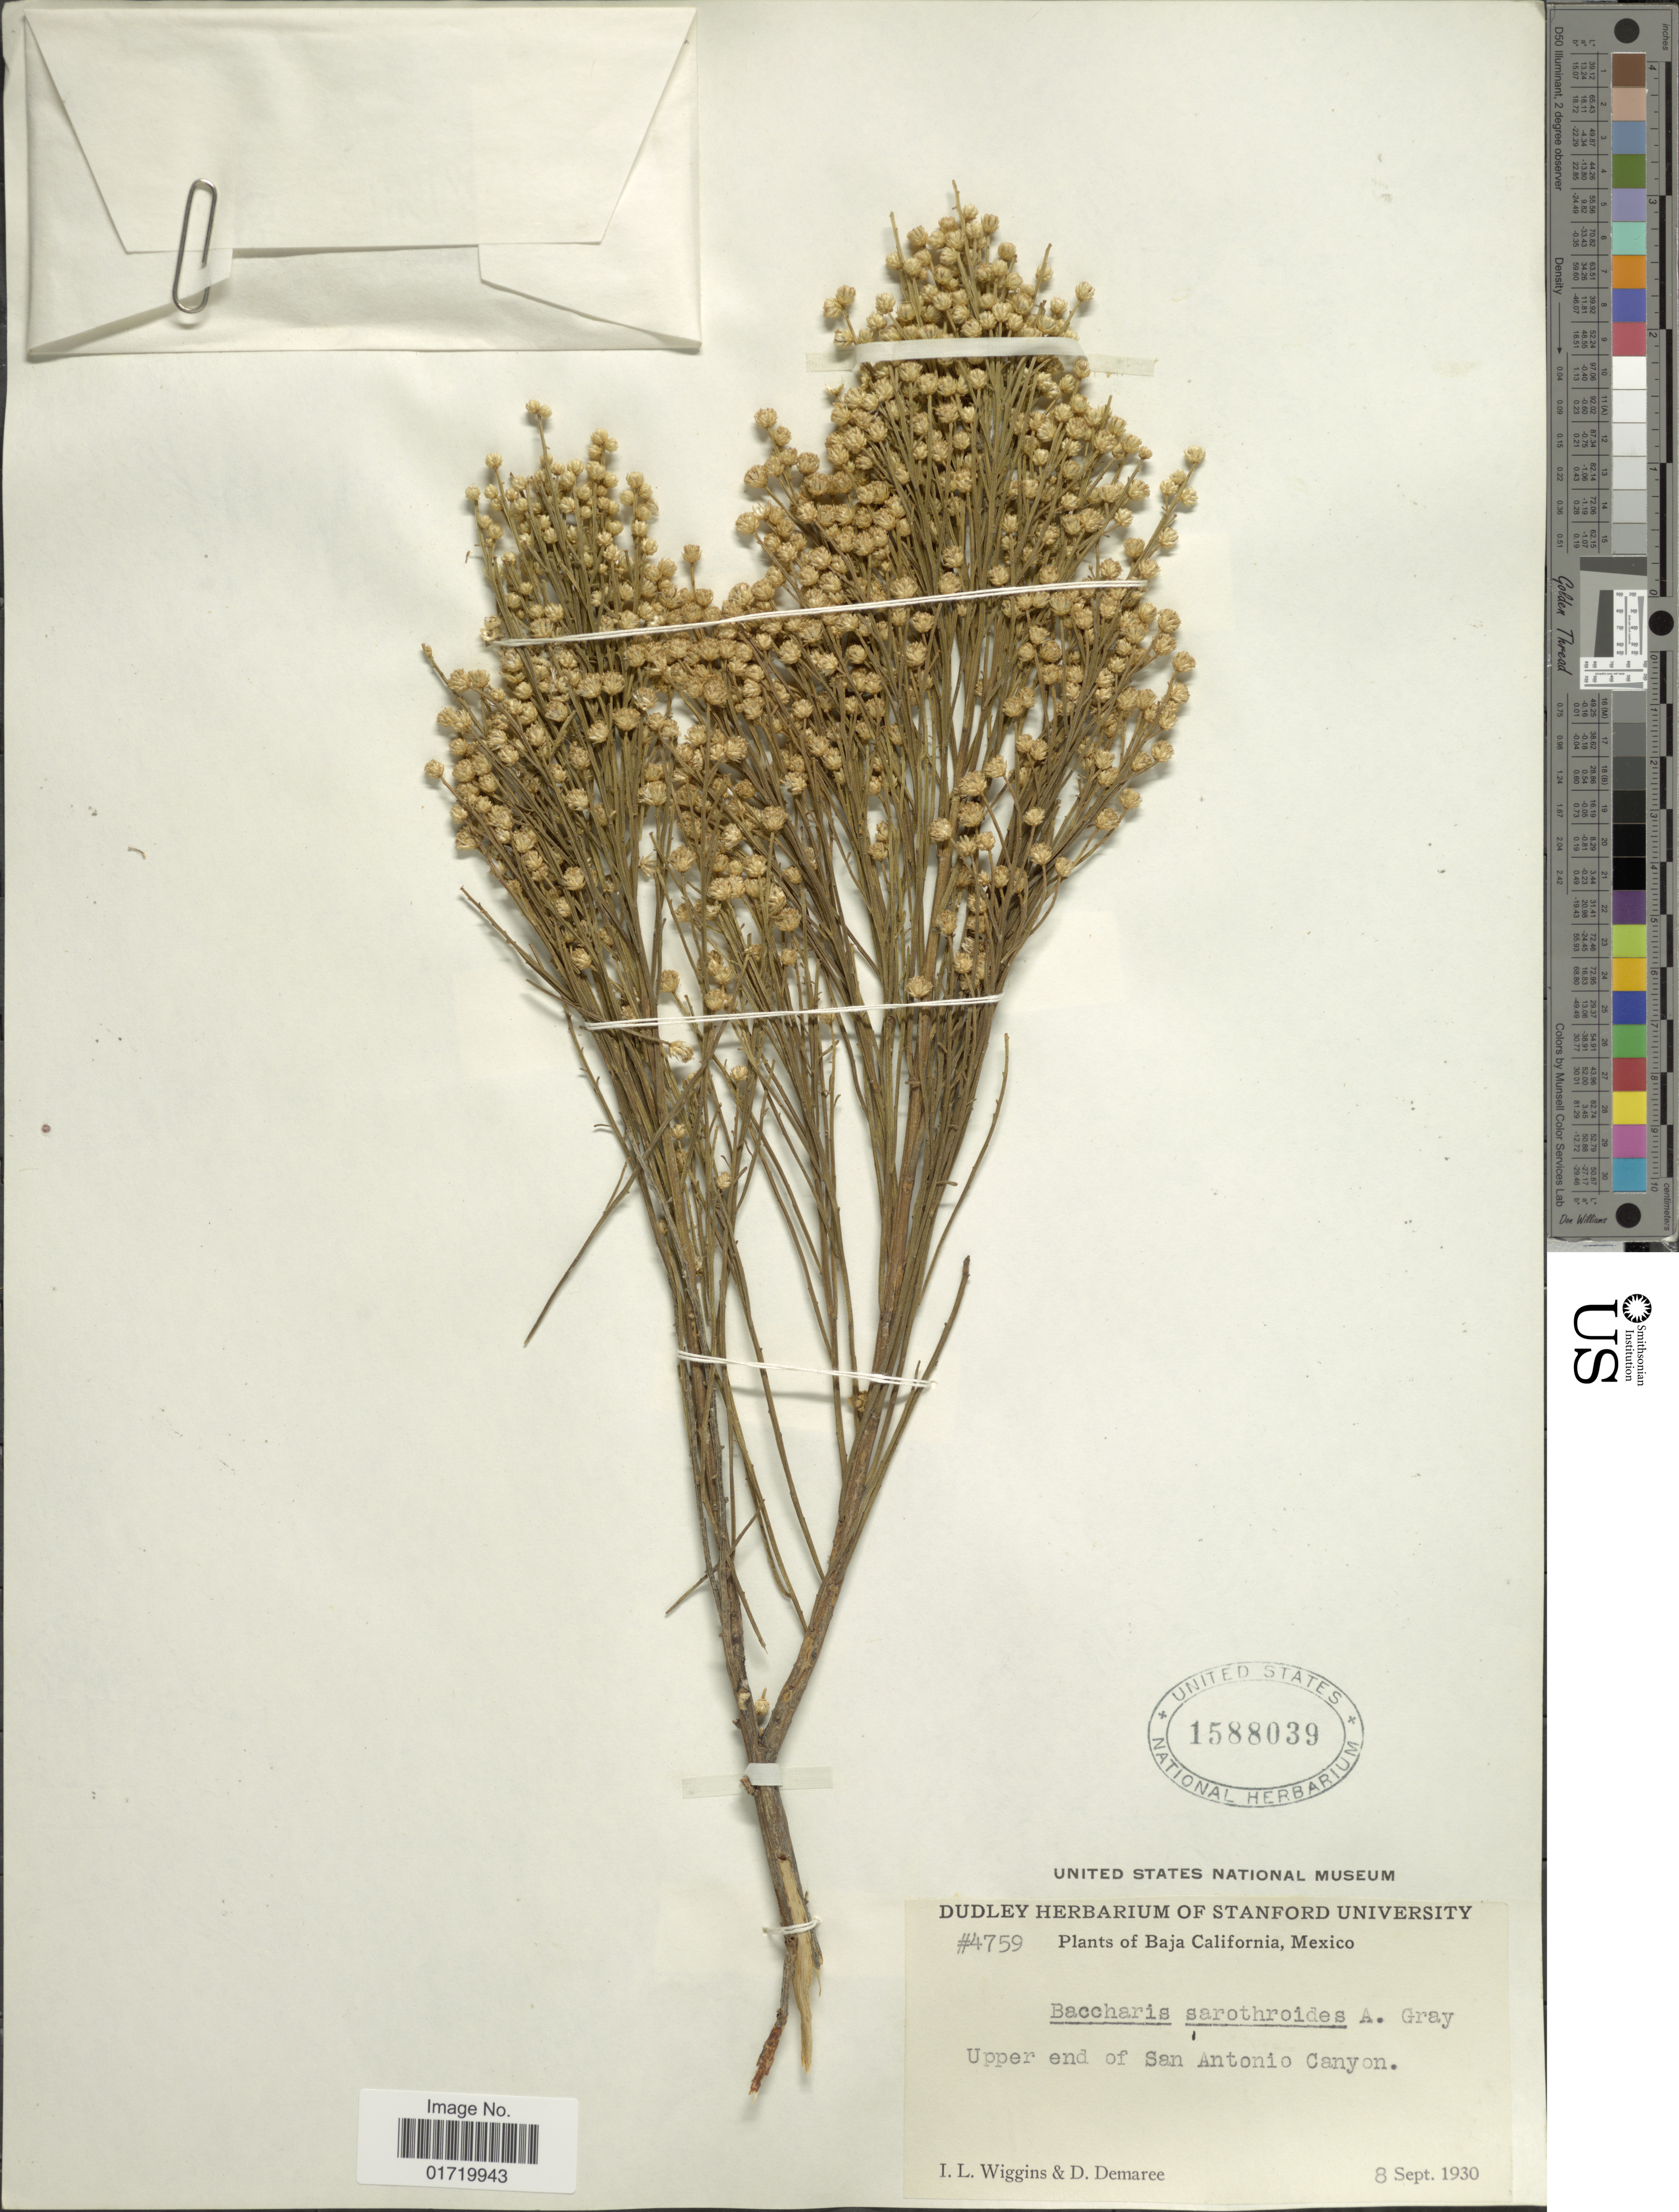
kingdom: Plantae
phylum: Tracheophyta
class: Magnoliopsida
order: Asterales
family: Asteraceae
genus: Baccharis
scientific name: Baccharis sarothroides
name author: A. Gray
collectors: I. L. Wiggins & D. Demaree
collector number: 4759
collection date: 1930-09-08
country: Mexico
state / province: Baja California Sur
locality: Upper end of San Antonio Canyon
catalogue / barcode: US 1588039